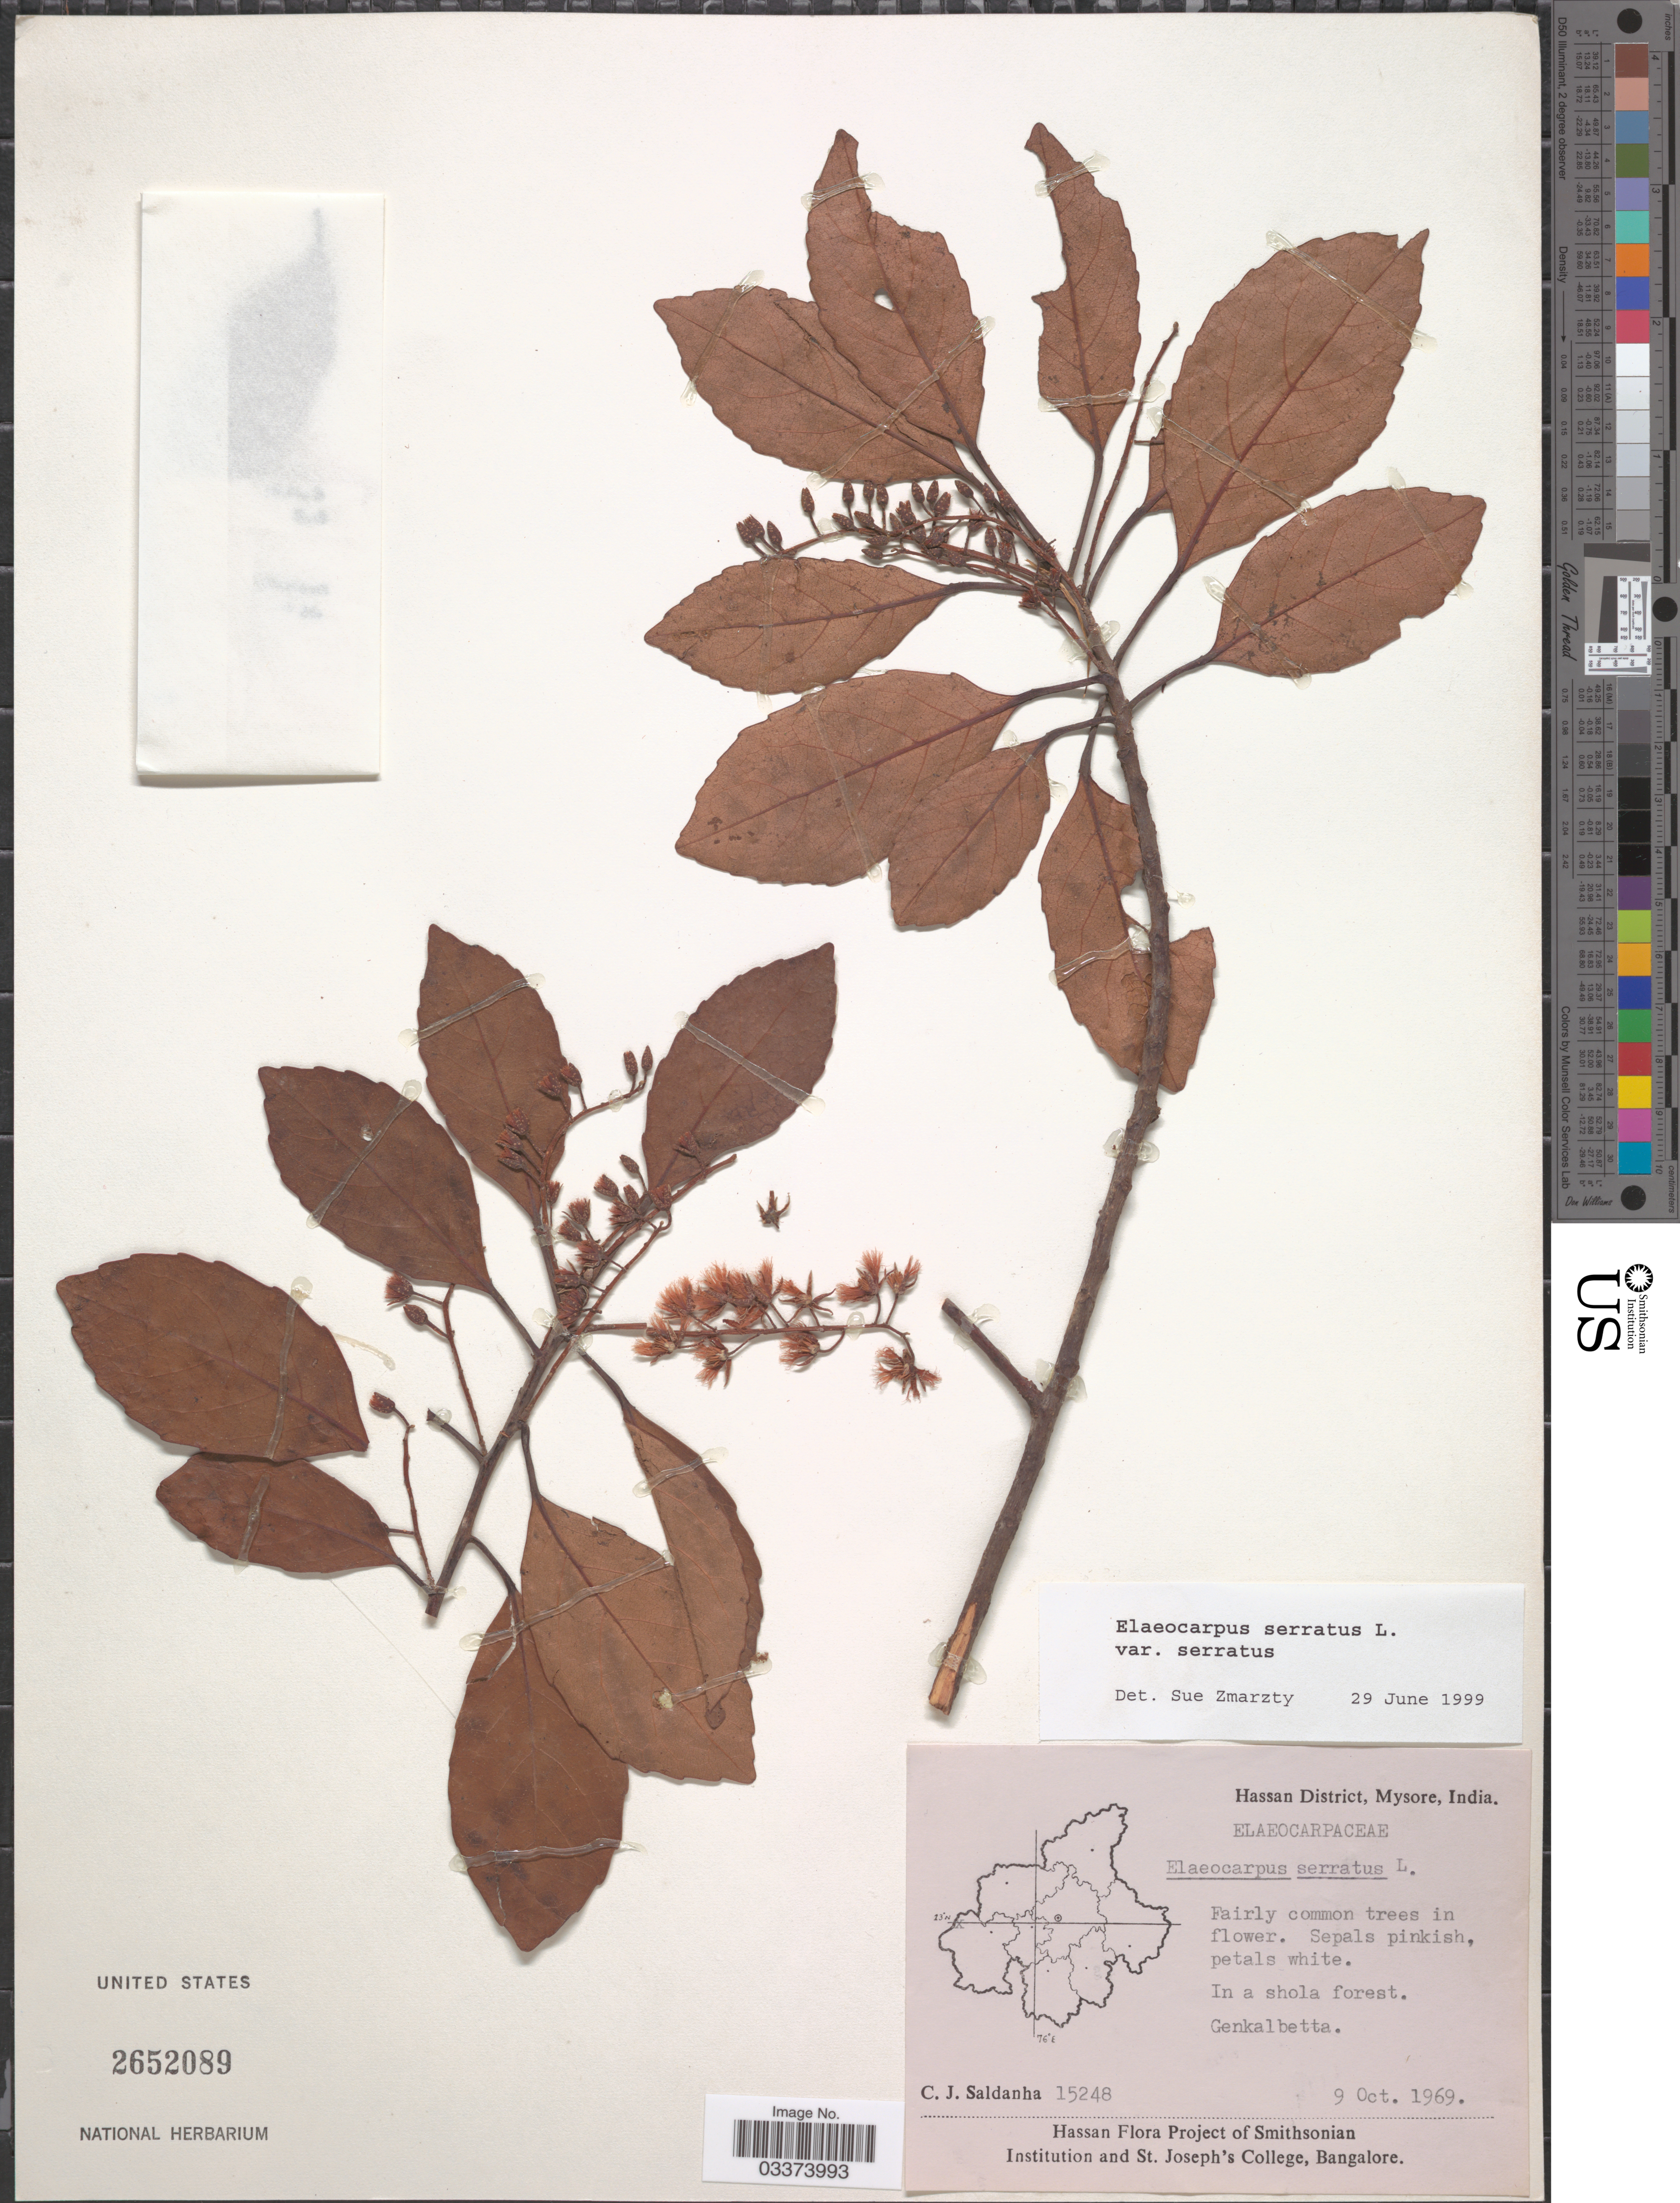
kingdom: Plantae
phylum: Tracheophyta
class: Magnoliopsida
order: Oxalidales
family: Elaeocarpaceae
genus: Elaeocarpus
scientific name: Elaeocarpus serratus var. serratus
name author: L.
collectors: C. J. Saldanha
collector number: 15248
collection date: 1969-10-09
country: India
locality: Hassan District, Mysore. Genkalbetta.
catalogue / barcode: US 2652089